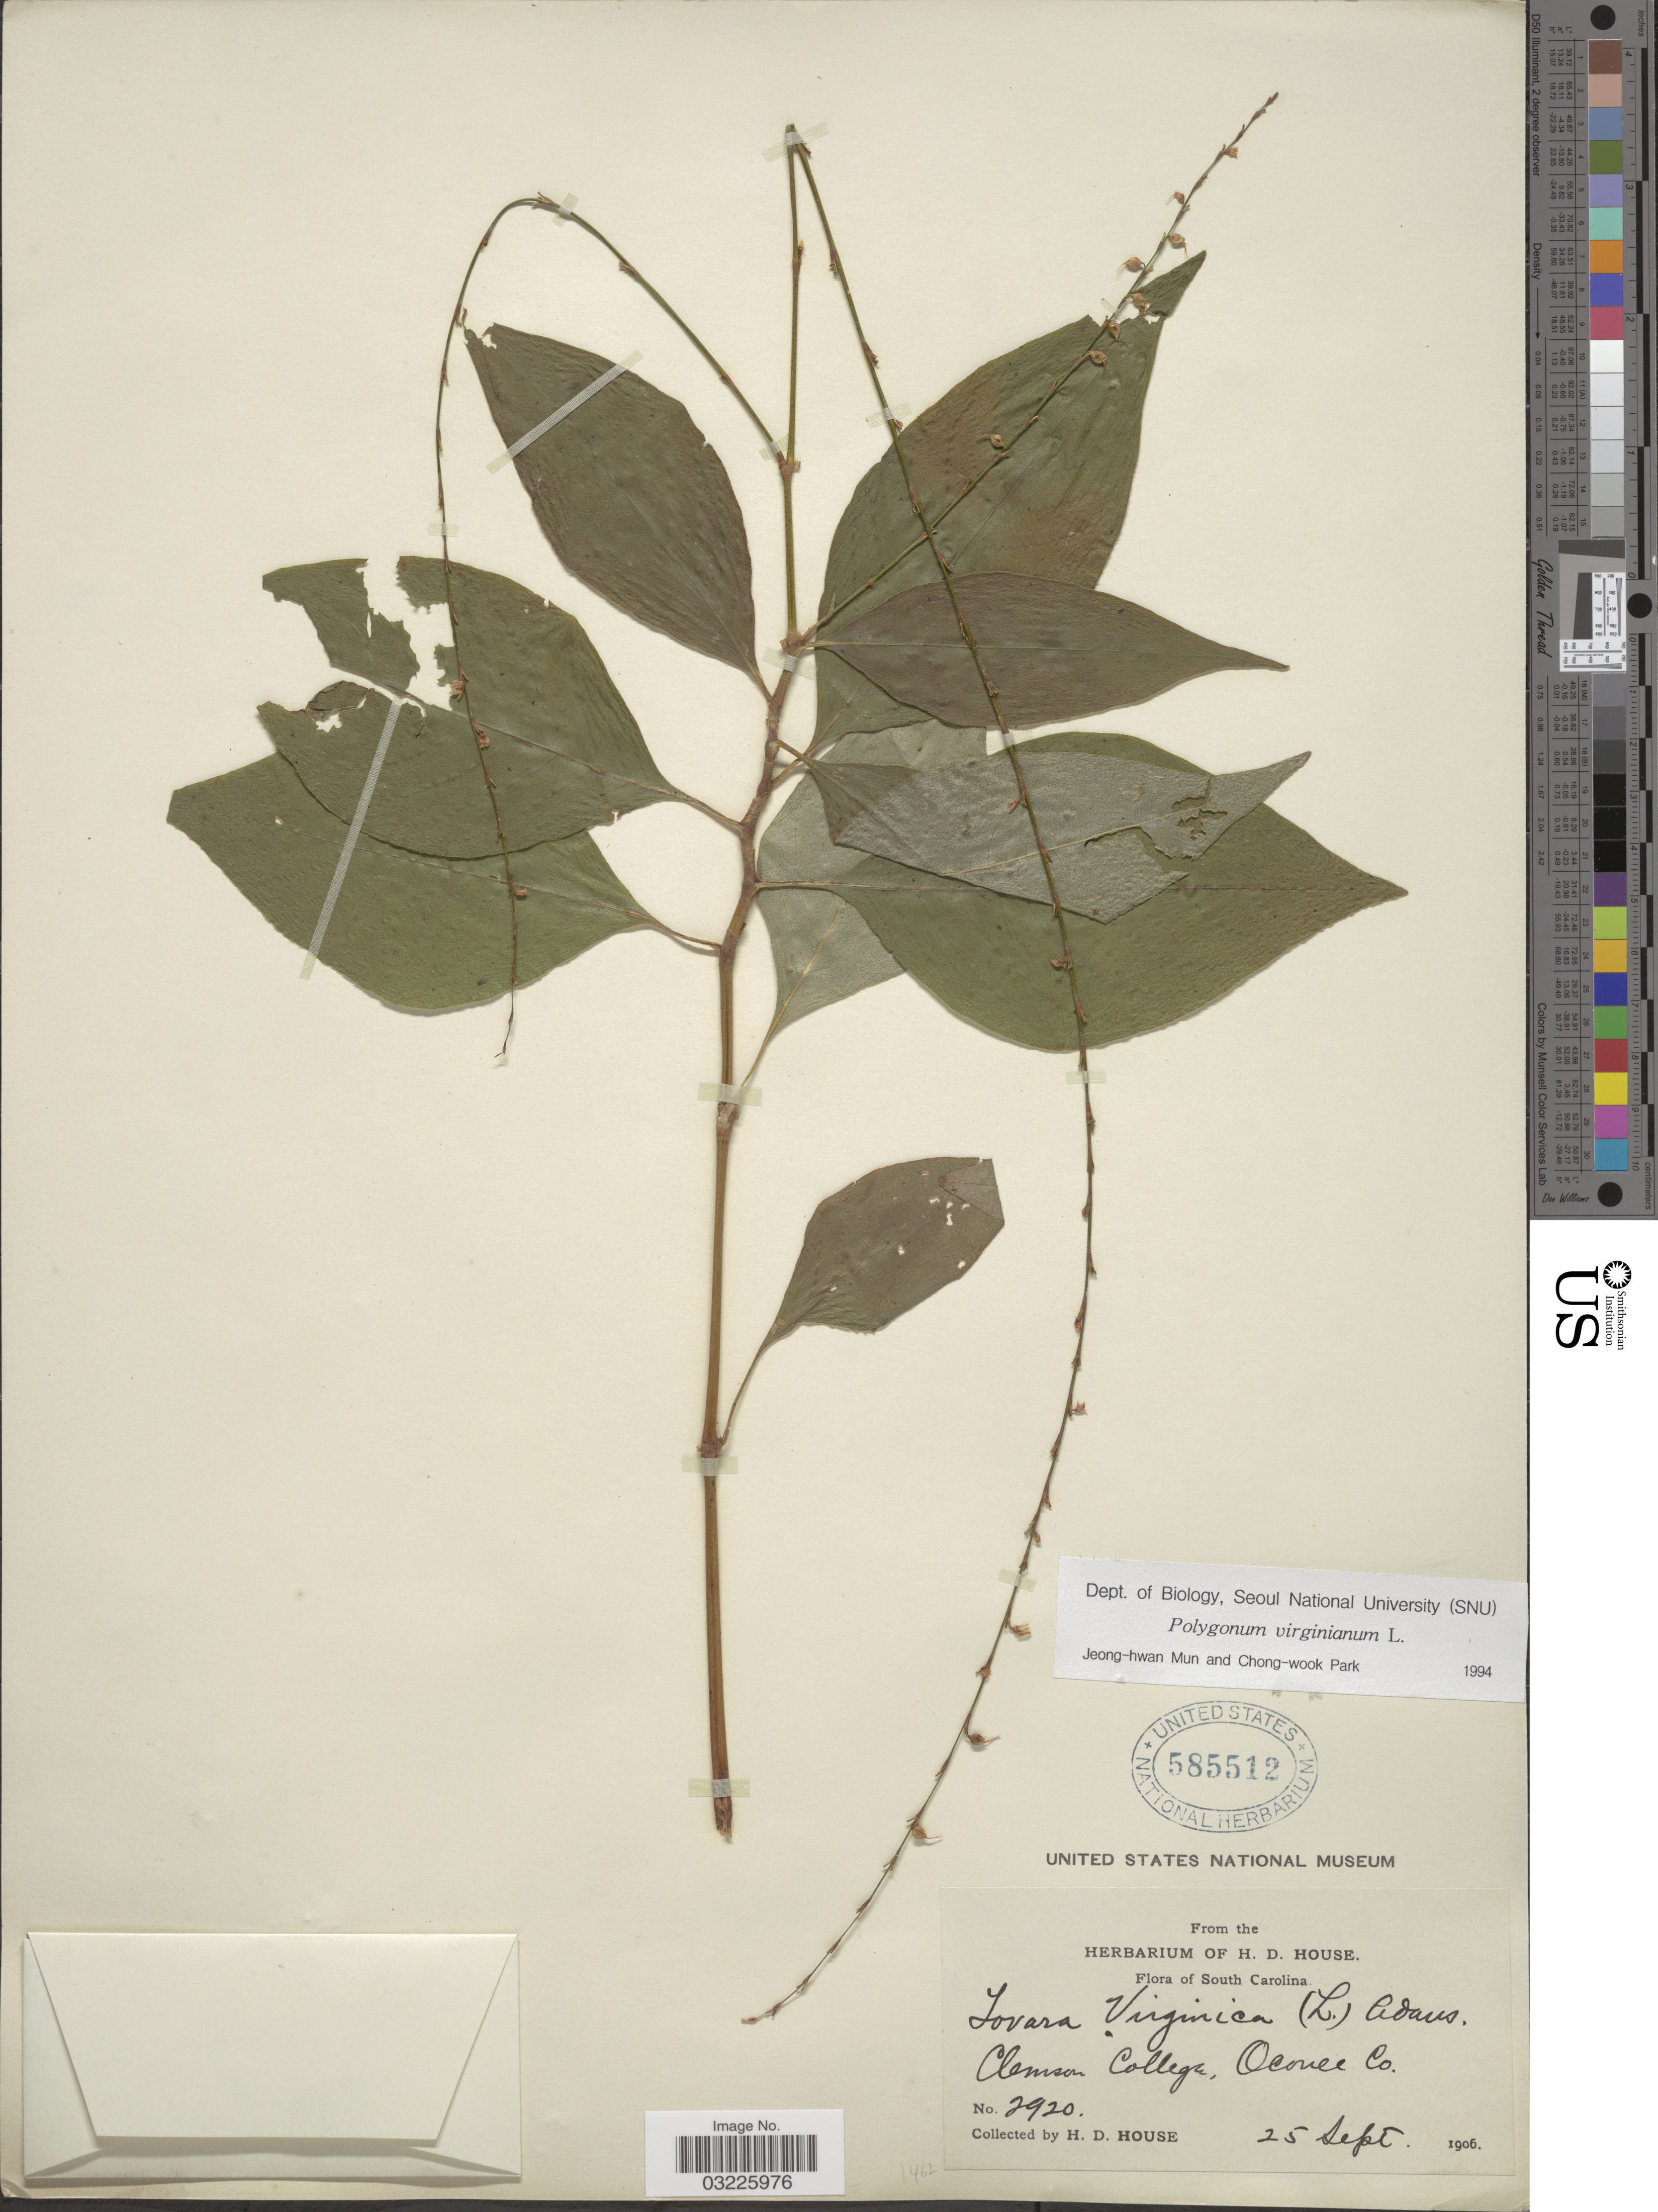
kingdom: Plantae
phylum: Tracheophyta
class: Magnoliopsida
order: Caryophyllales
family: Polygonaceae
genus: Persicaria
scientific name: Persicaria virginiana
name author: (L.) Gaertn.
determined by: Atha, D. E.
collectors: H. D. House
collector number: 2920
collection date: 1906-09-25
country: United States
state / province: South Carolina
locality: Clemson College, Oconee Co.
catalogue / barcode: US 585512